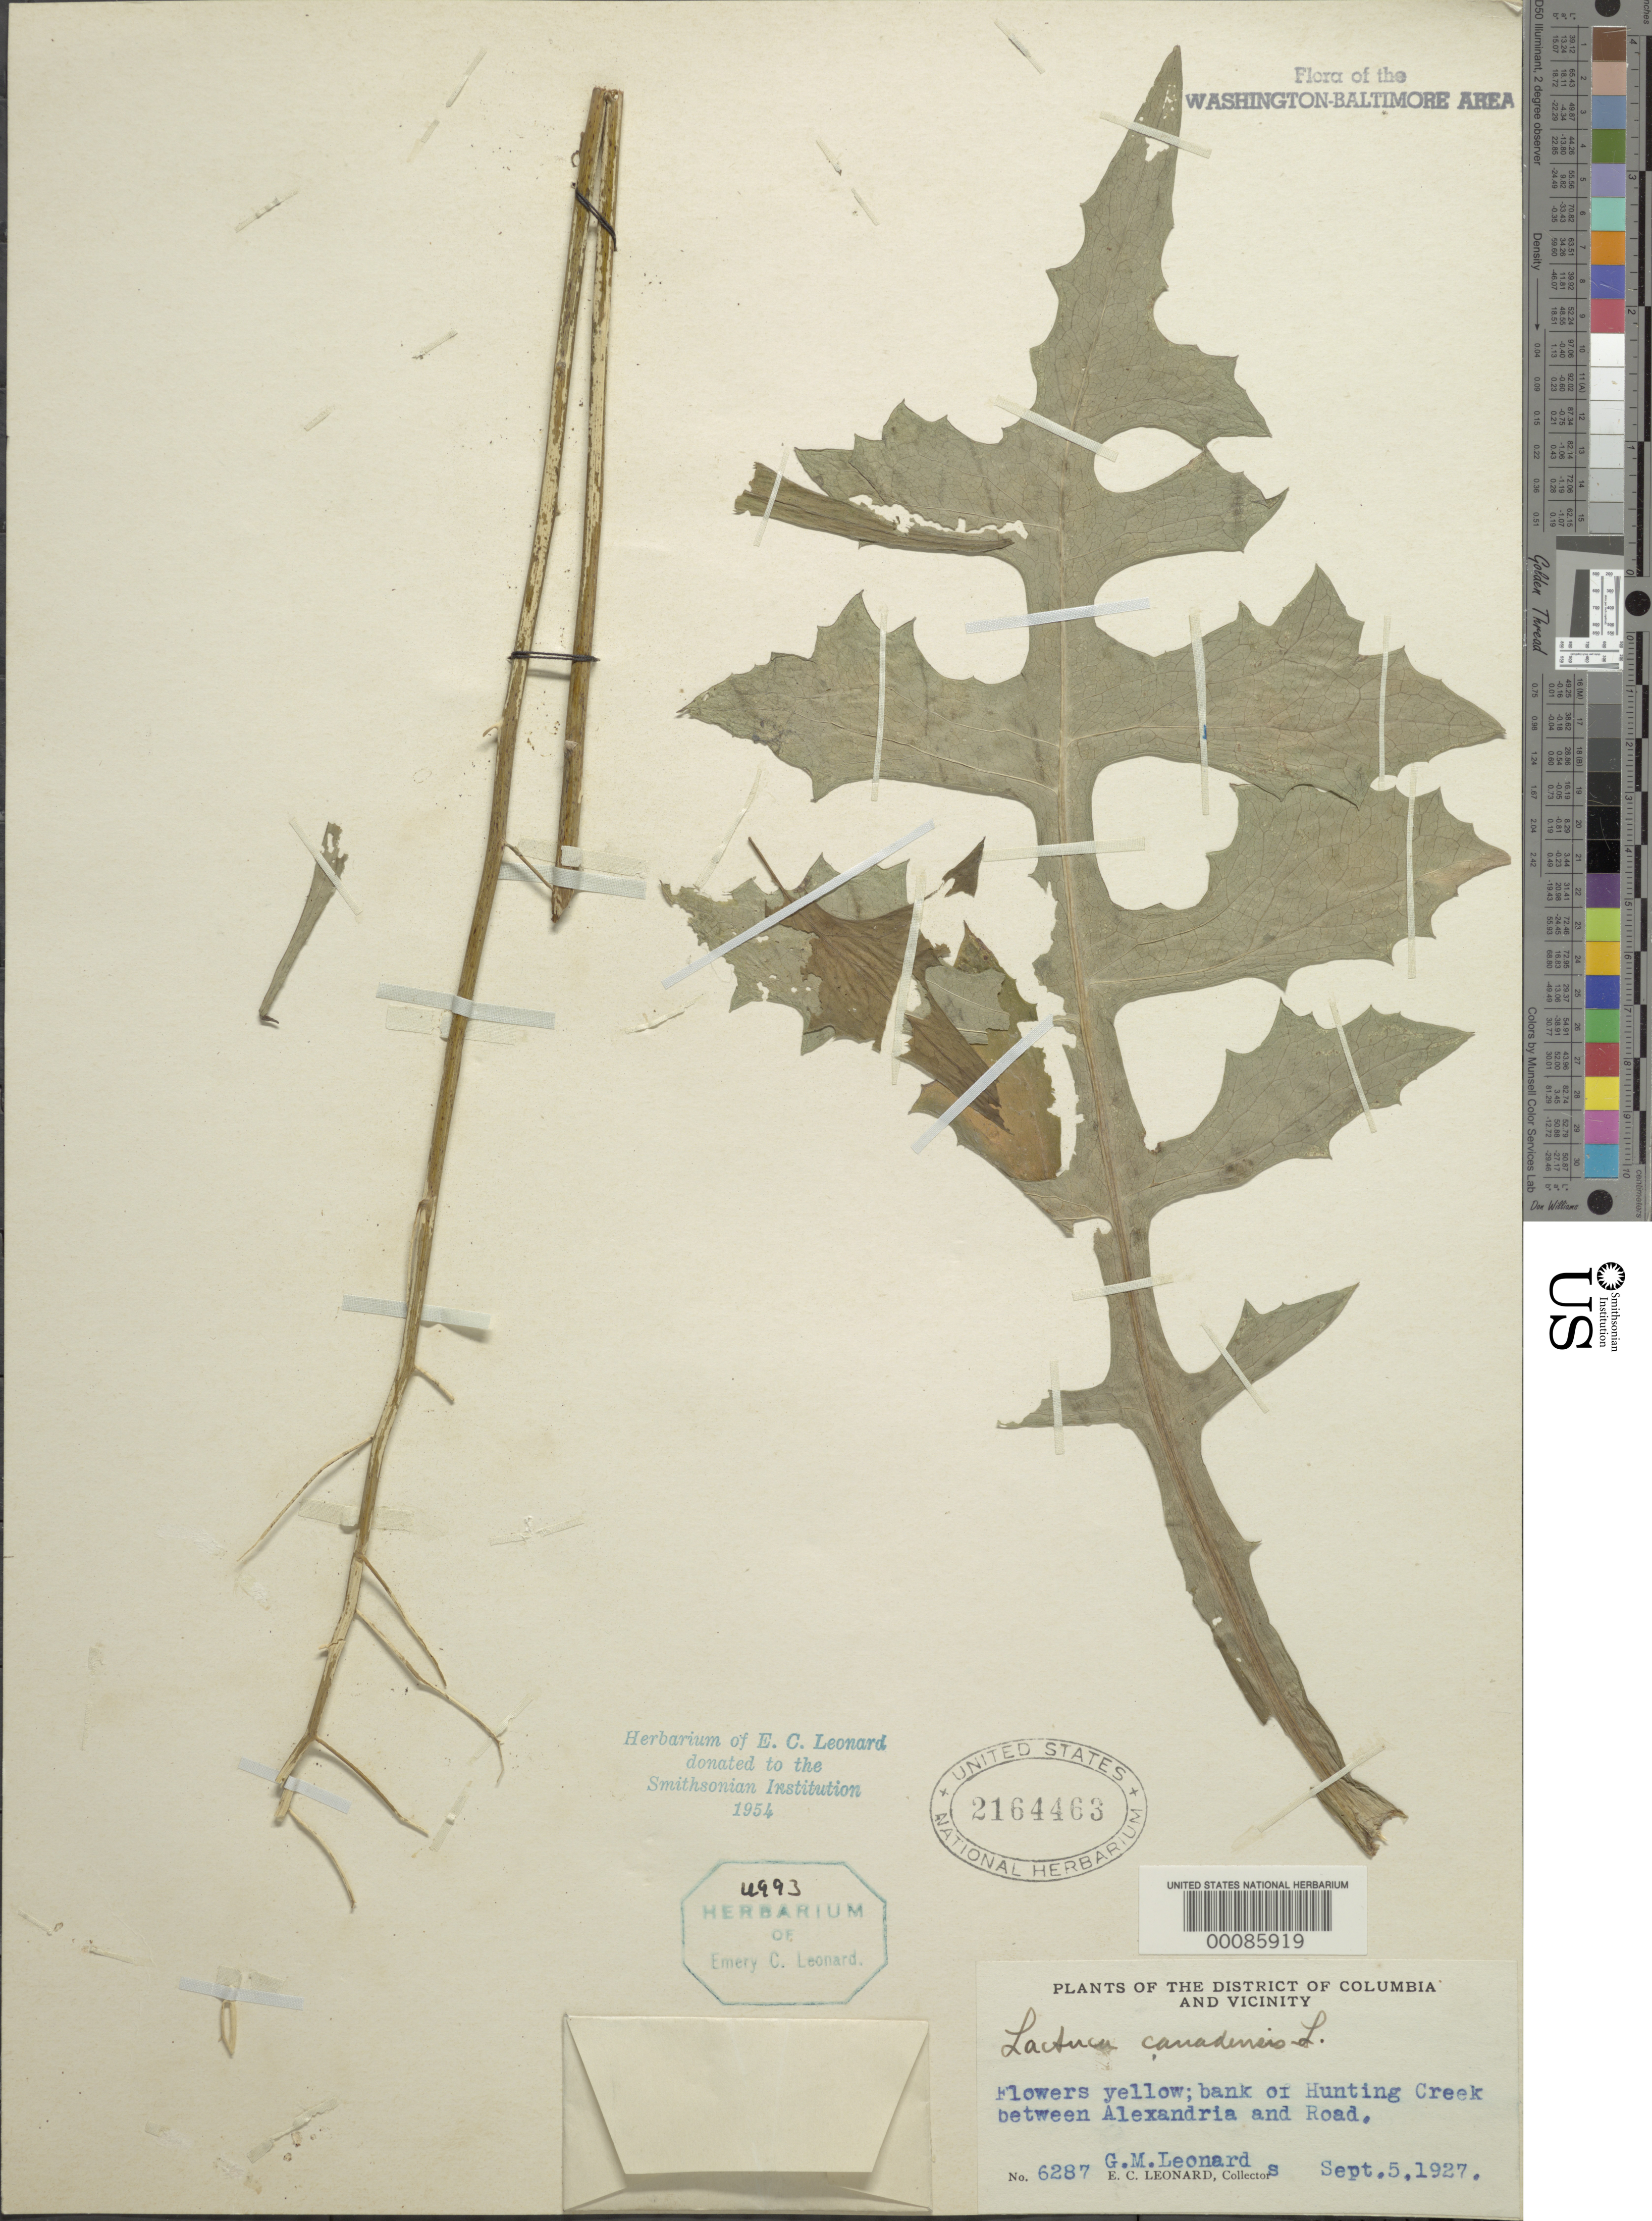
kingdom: Plantae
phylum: Tracheophyta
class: Magnoliopsida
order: Asterales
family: Asteraceae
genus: Lactuca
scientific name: Lactuca canadensis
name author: L.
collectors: E. C. Leonard & G. M. Leonard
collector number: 6287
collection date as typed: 05 Sep 1927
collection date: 1927-09-05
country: United States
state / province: Virginia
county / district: Fairfax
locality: Hunting Creek between Alexandria and Road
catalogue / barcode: US 2164463